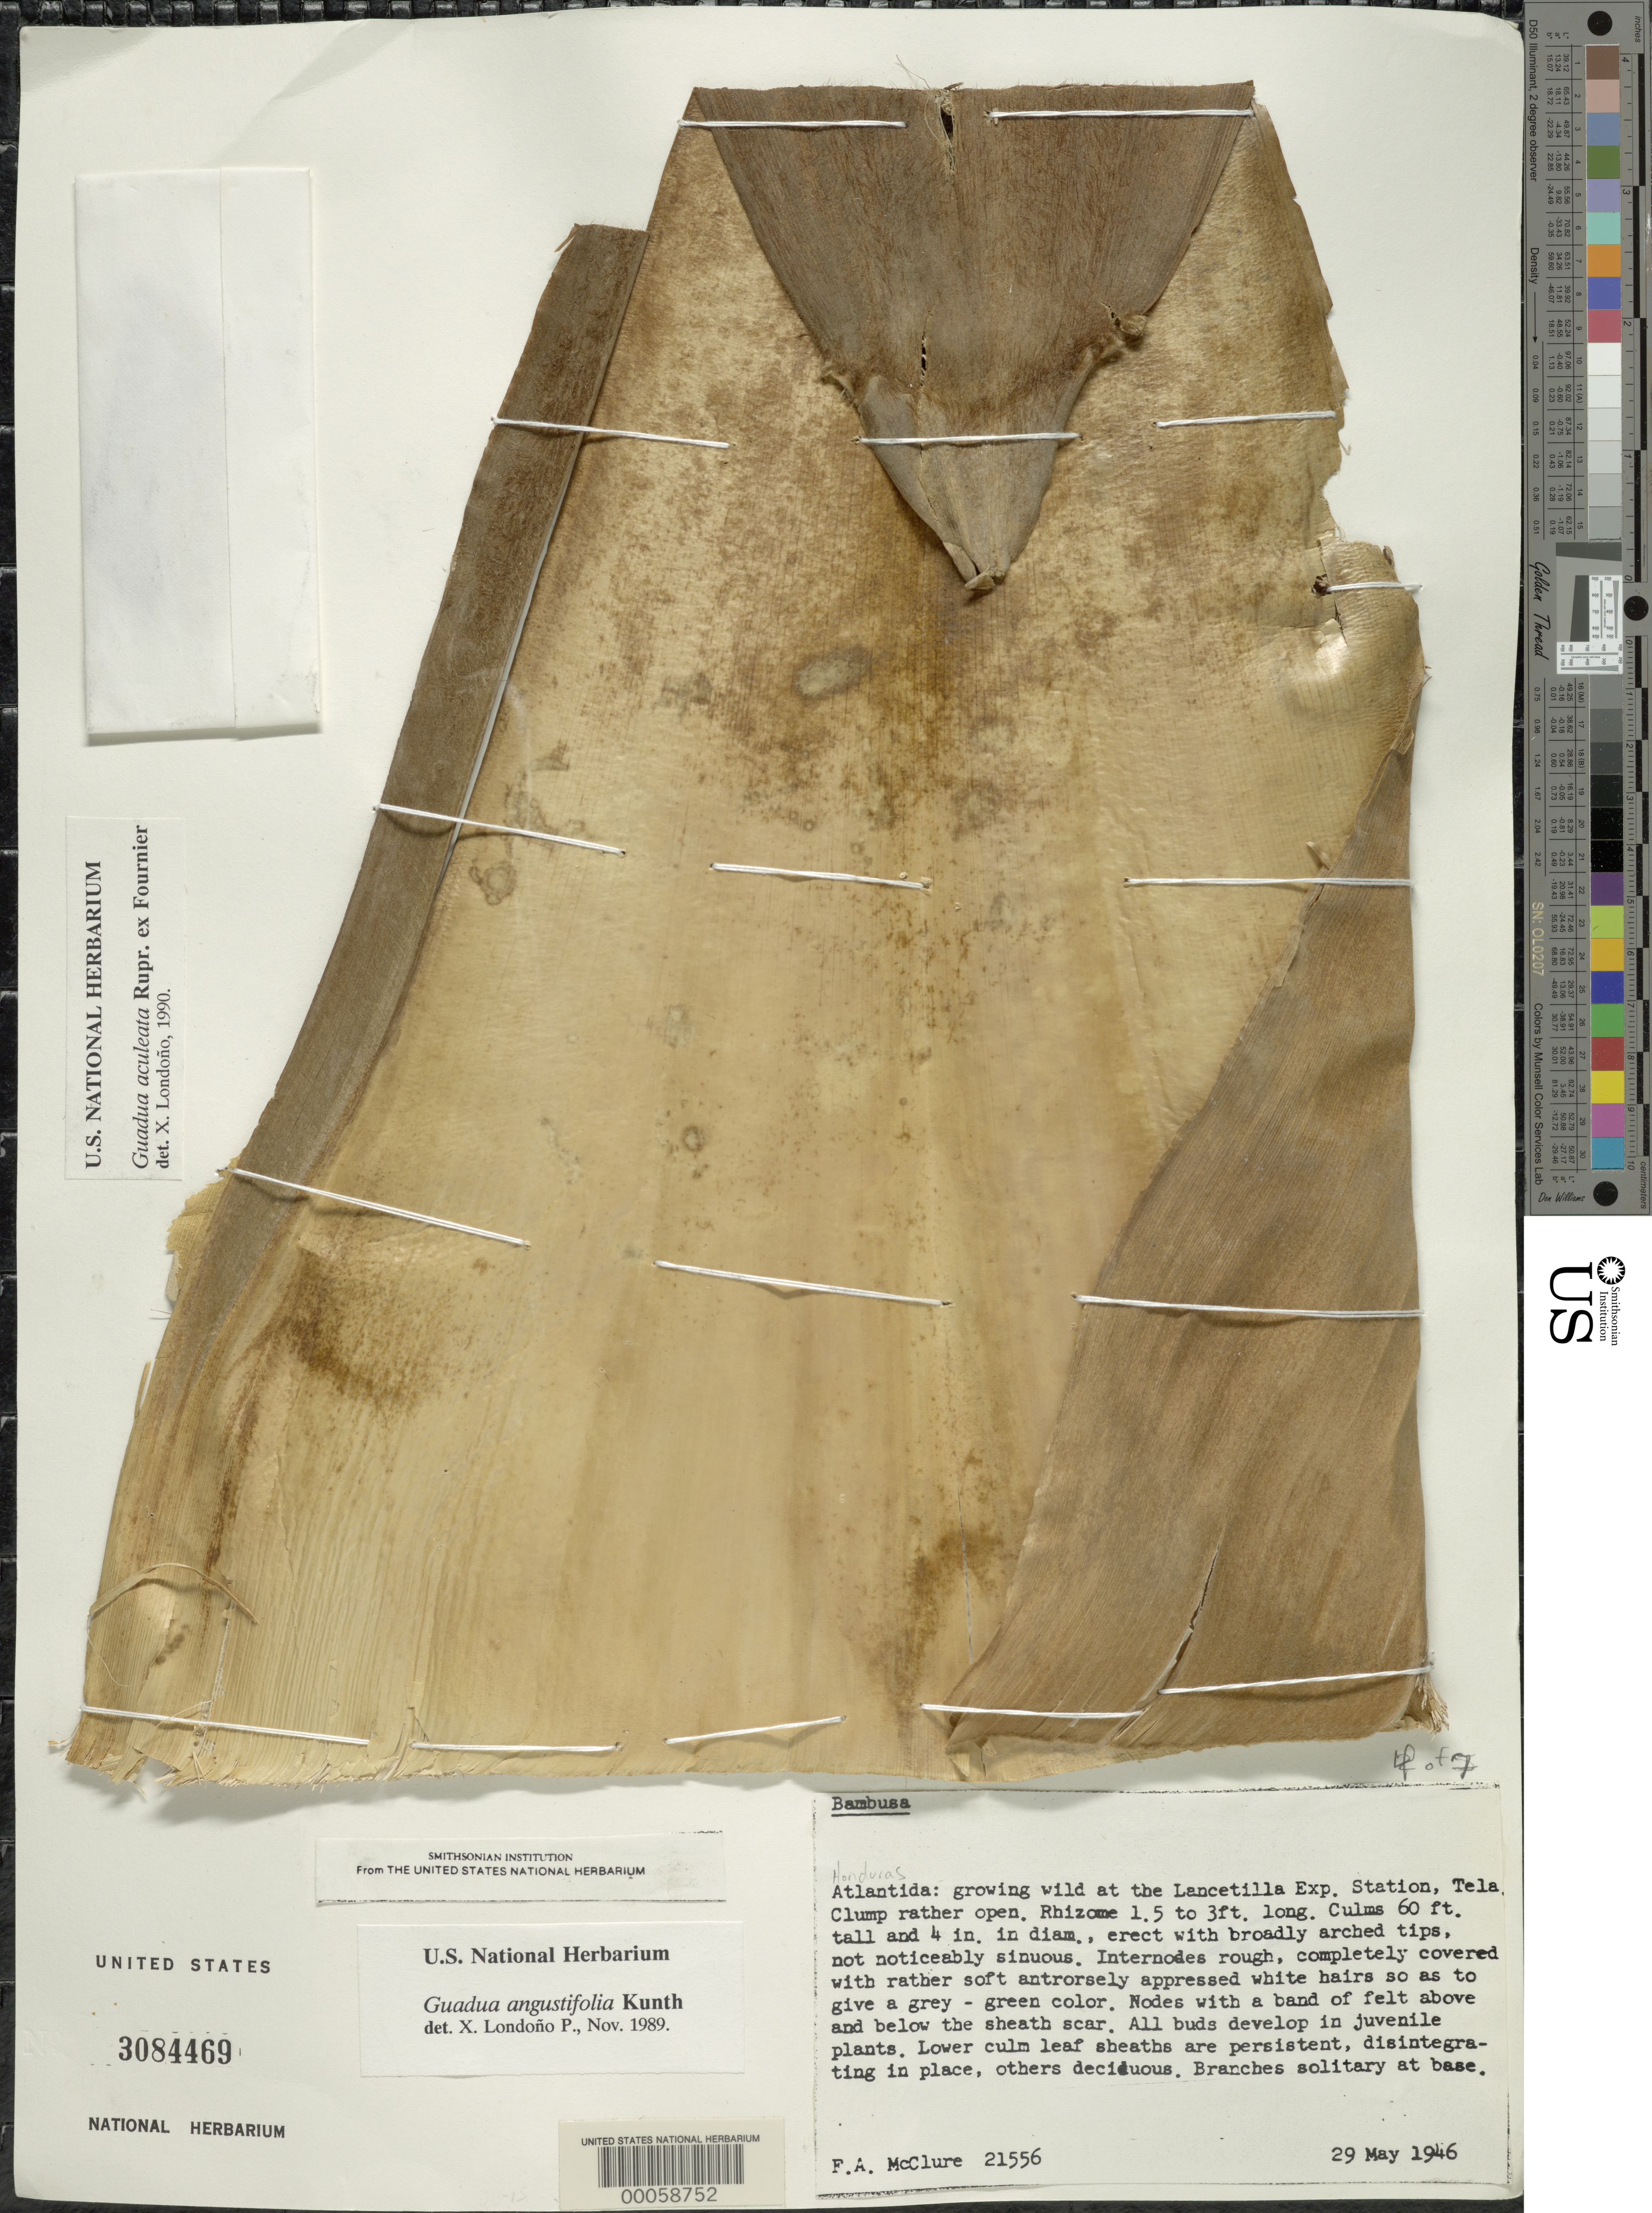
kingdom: Plantae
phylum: Tracheophyta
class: Liliopsida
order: Poales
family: Poaceae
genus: Guadua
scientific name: Guadua aculeata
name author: Rupr. ex E. Fourn.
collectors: F. A. McClure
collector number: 21556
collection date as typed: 29 May 1946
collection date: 1946-05-29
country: Honduras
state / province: Atlántida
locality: Lancetilla Exp. Station, Tela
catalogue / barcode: US 3084469